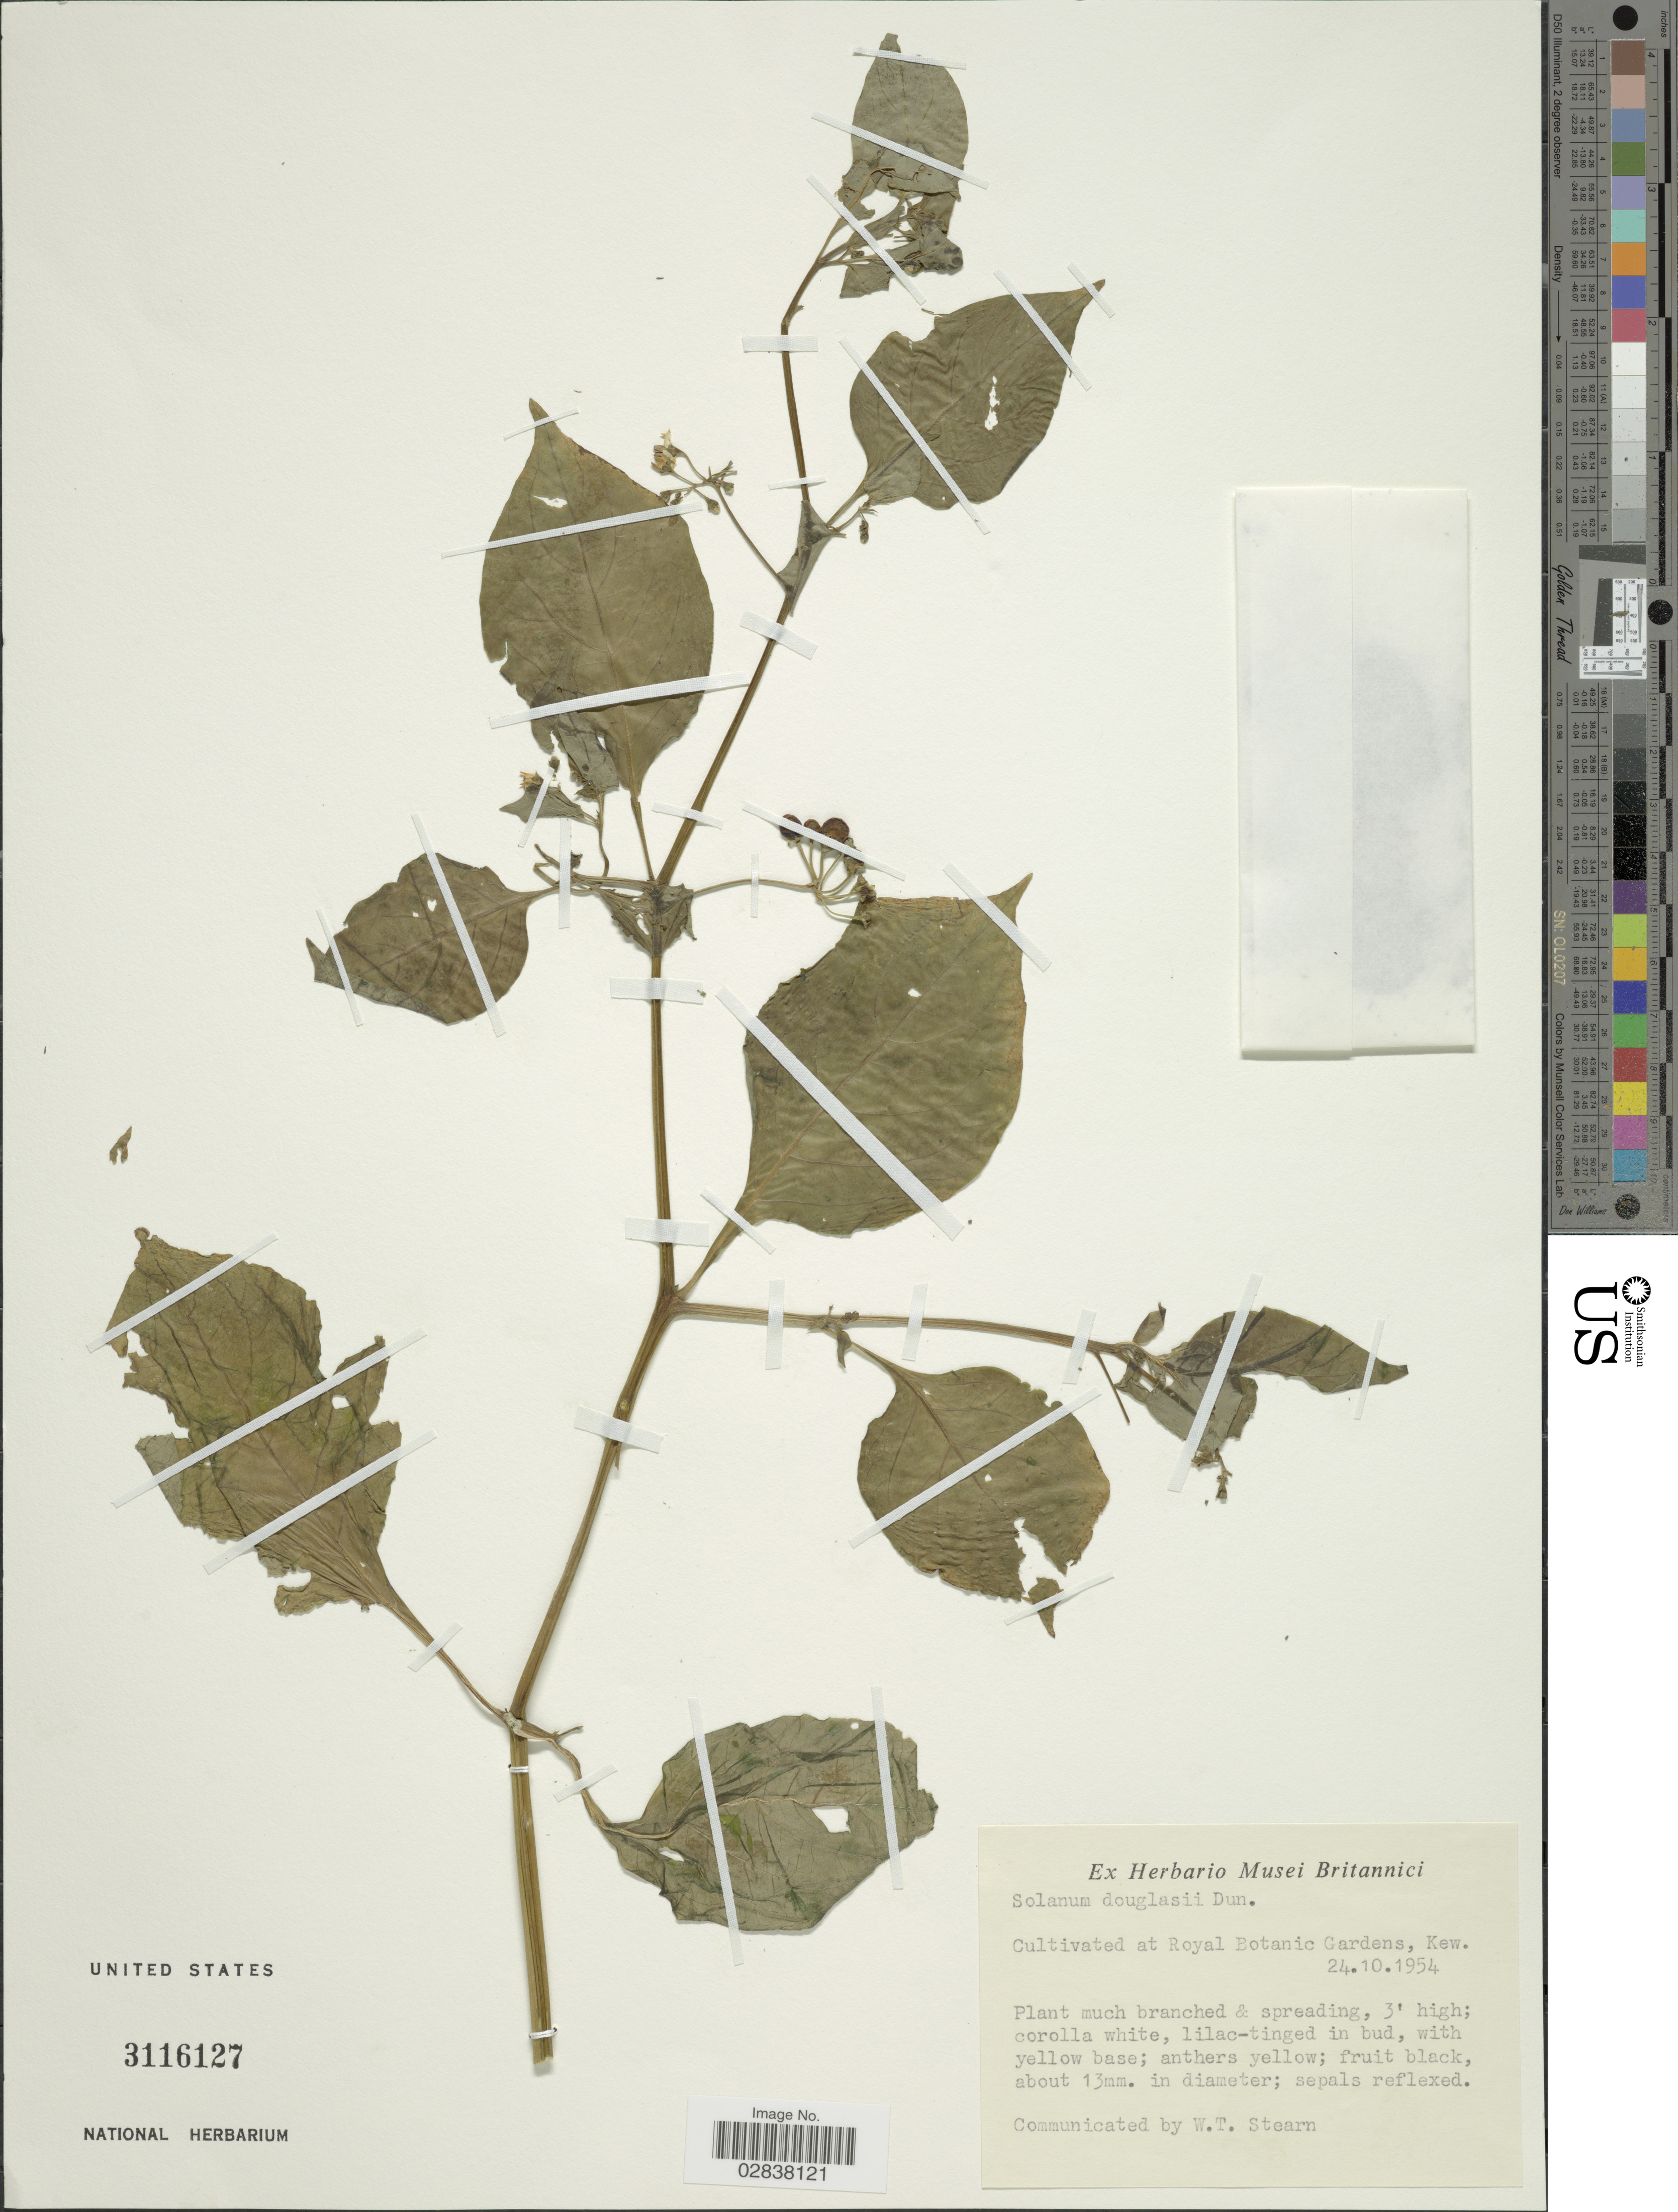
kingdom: Plantae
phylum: Tracheophyta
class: Magnoliopsida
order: Solanales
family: Solanaceae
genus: Solanum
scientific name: Solanum douglasii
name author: Dunal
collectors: ex herb. Musei Britannici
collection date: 1954-10-24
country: United Kingdom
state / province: England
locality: Royal Botanic Gardens, Kew.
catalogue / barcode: US 3116127